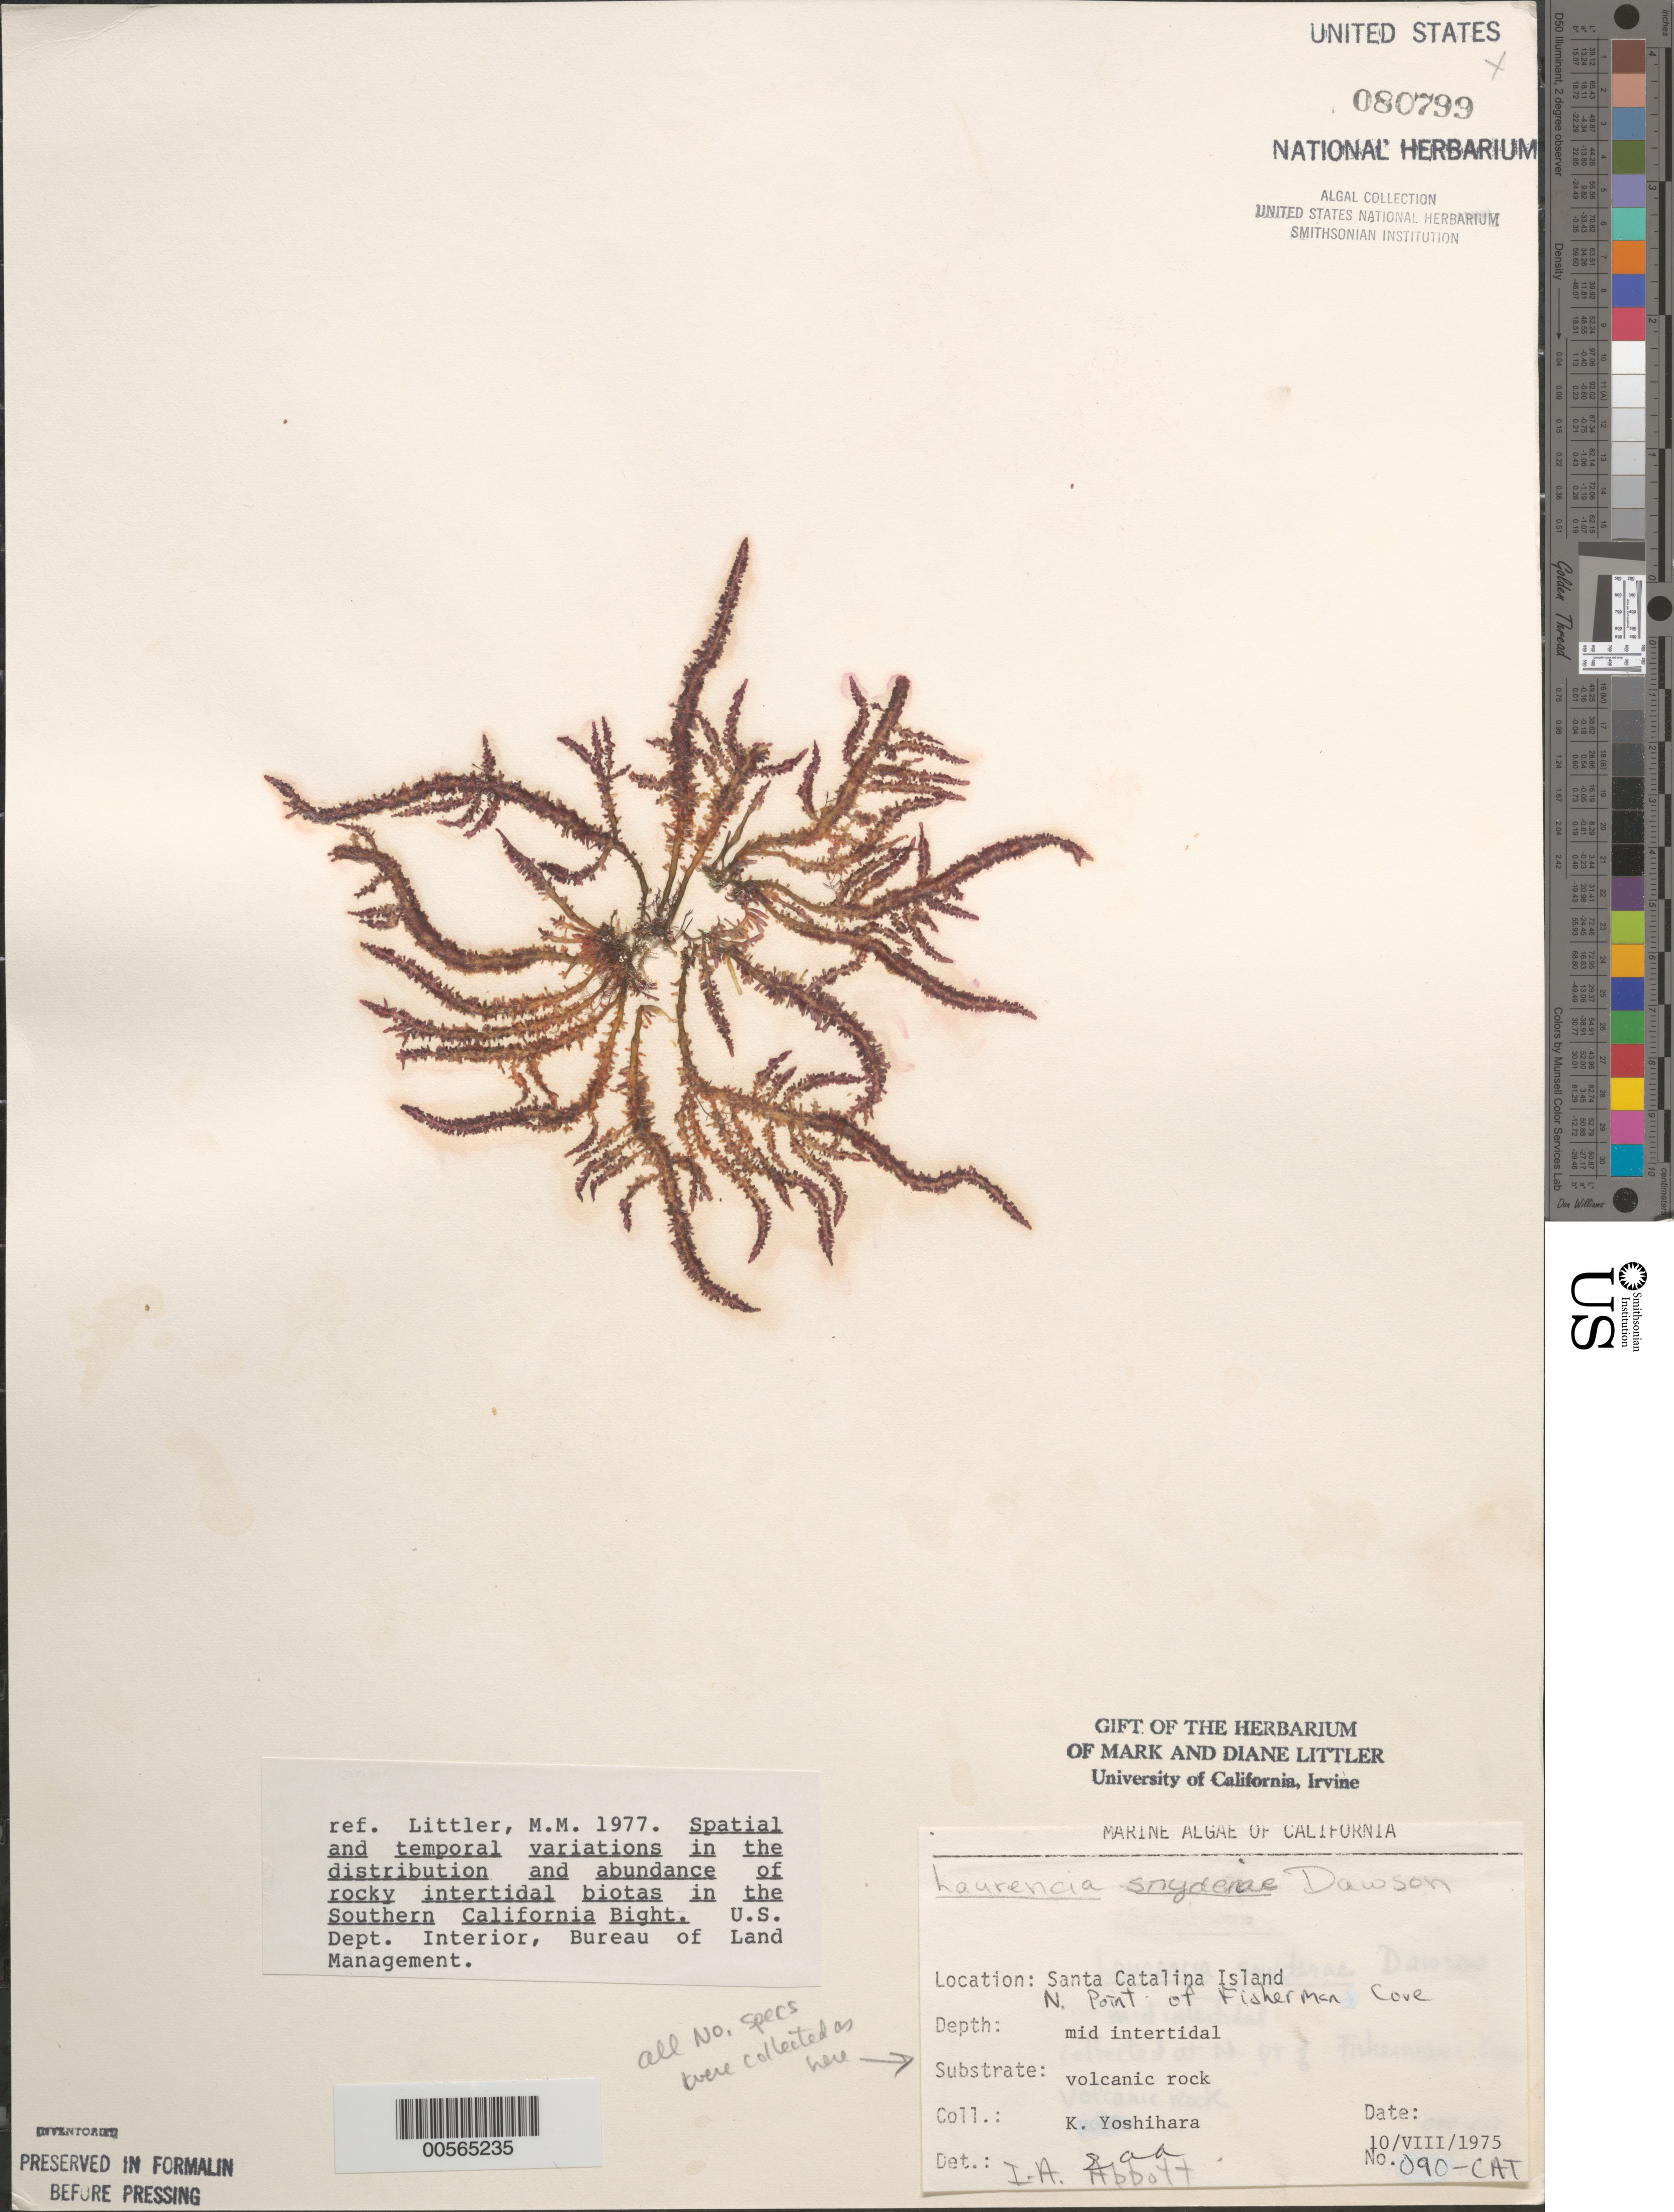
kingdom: Plantae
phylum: Rhodophyta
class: Florideophyceae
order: Ceramiales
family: Rhodomelaceae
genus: Laurencia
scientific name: Laurencia snyderae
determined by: Abbott, Isabella A.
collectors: K. Yoshihara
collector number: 090-cat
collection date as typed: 10 Aug 1975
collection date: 1975-08-10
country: United States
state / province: California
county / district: Los Angeles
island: Santa Catalina Island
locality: Fishermen Cove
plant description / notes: BLM-SOCALBIGHT Rocky Intertidal Survey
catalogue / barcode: US 80799